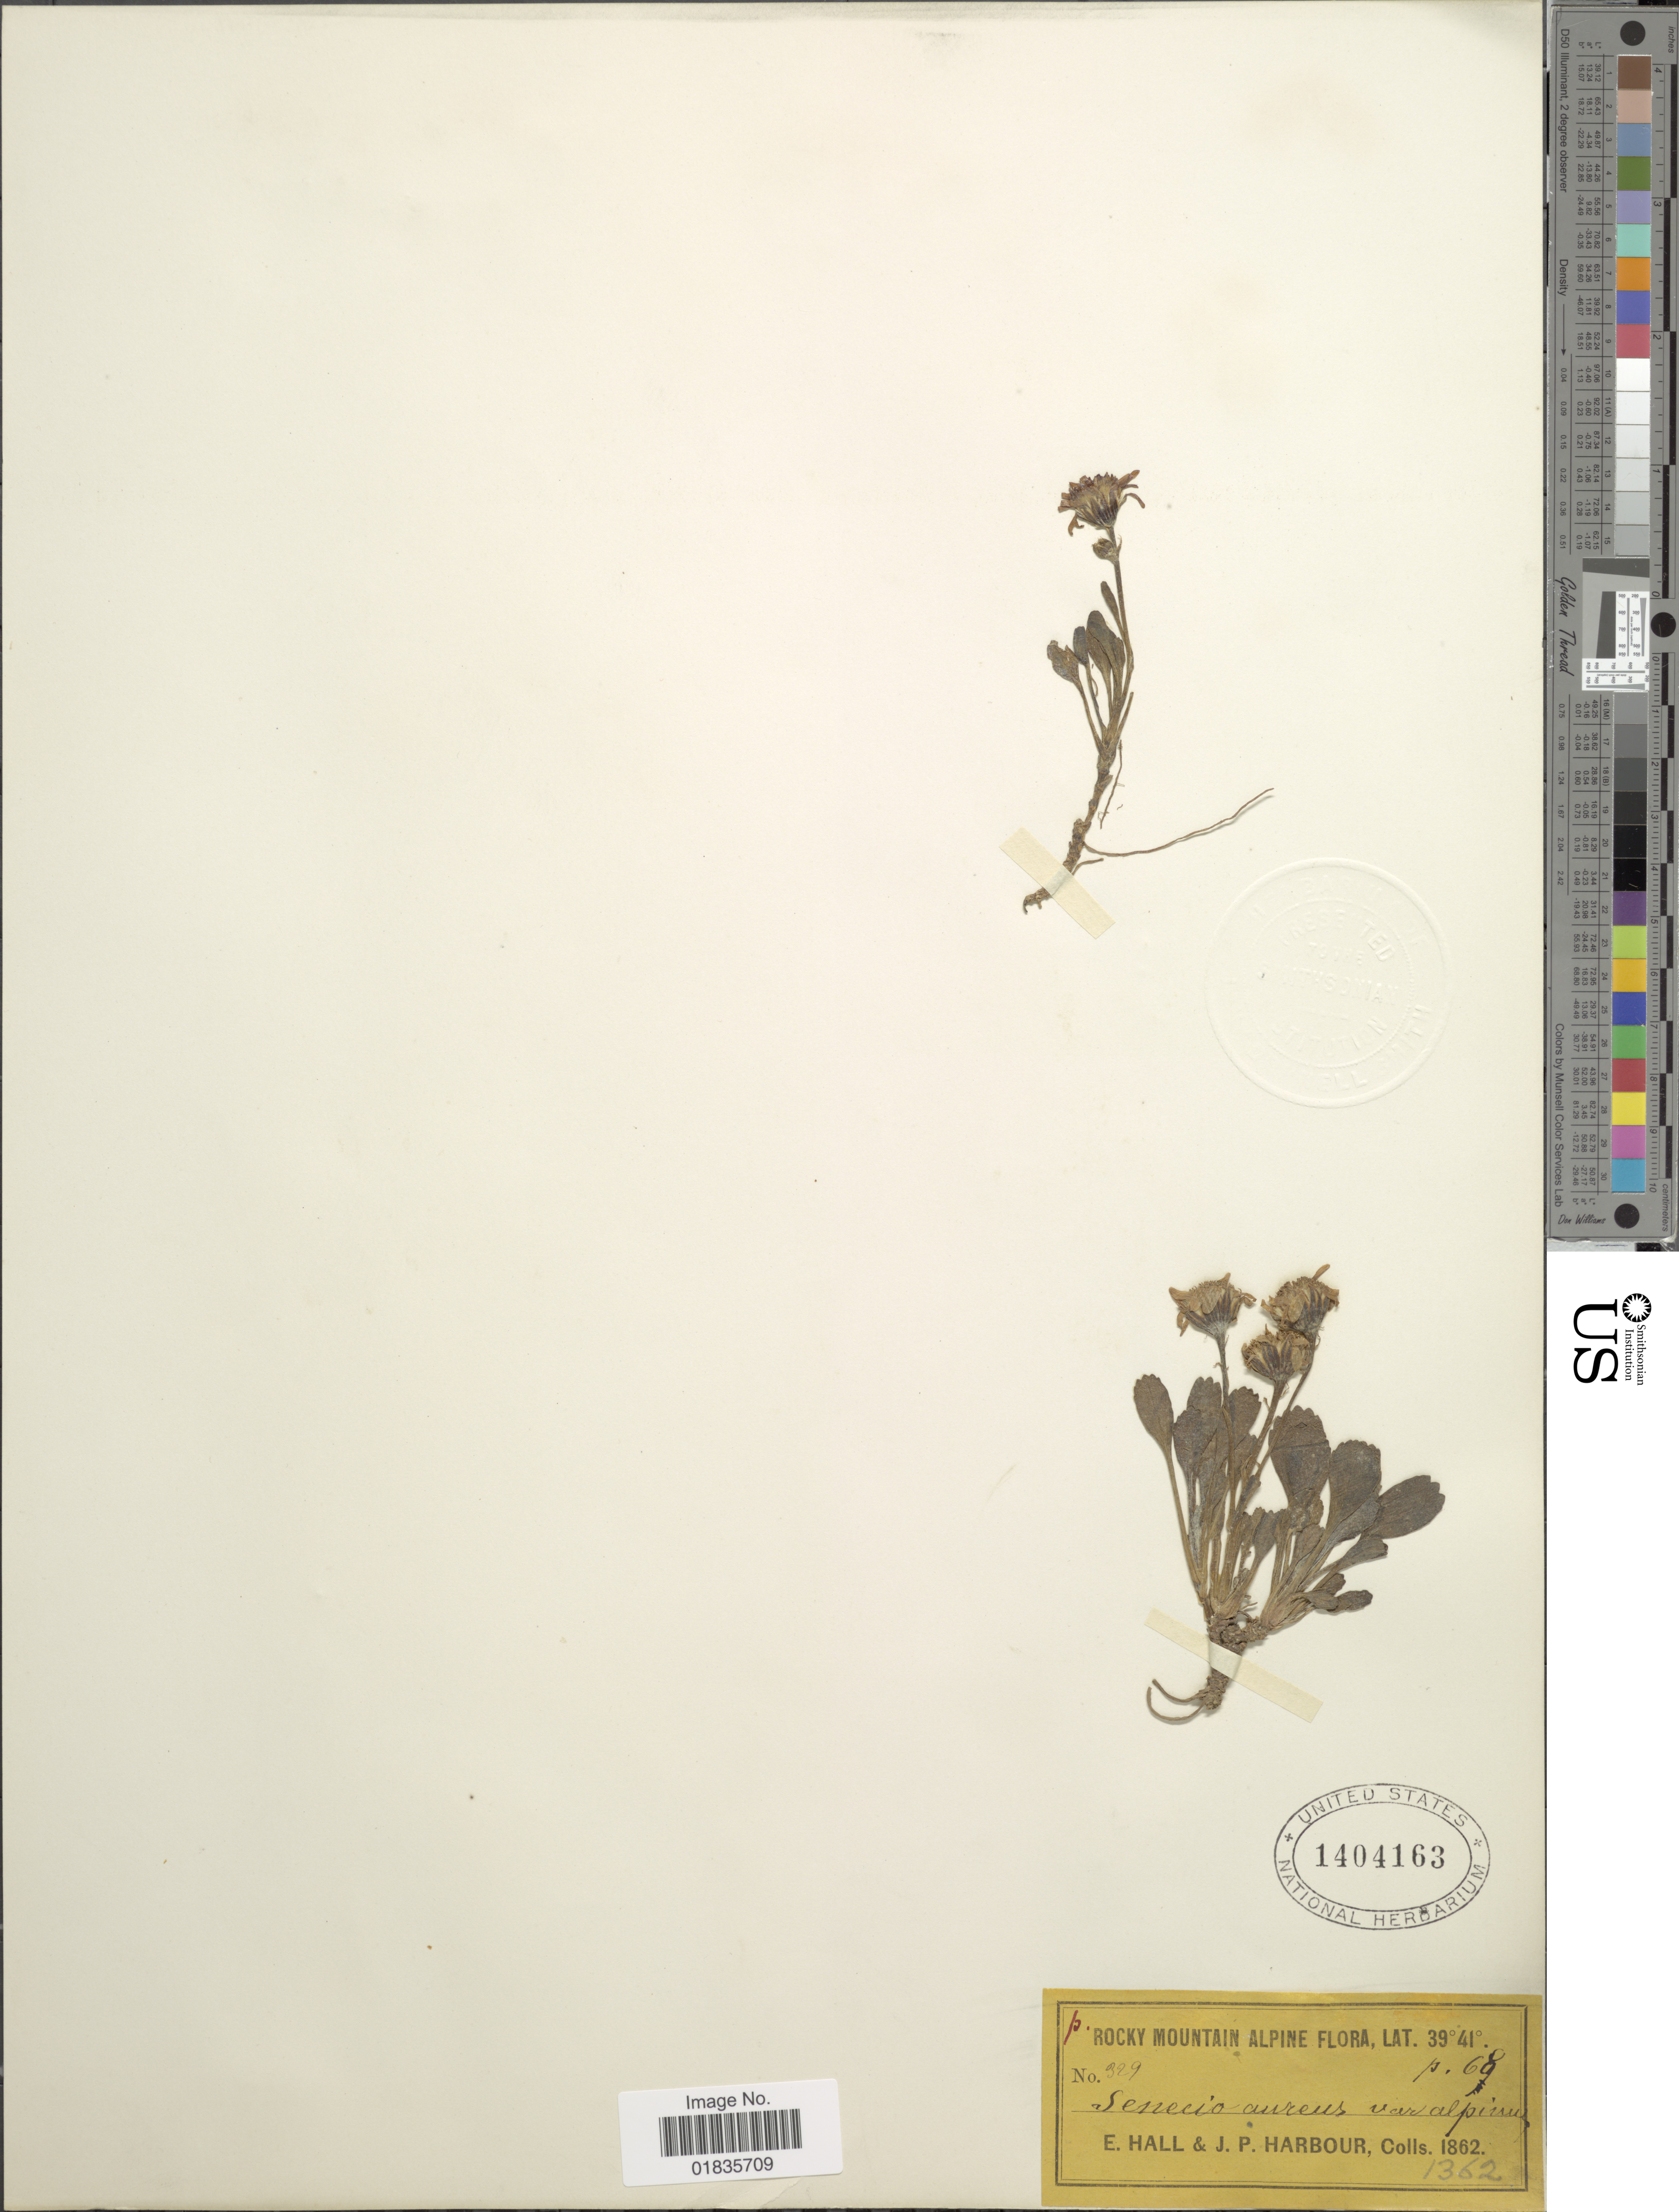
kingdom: Plantae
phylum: Tracheophyta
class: Magnoliopsida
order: Asterales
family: Asteraceae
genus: Packera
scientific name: Packera streptanthifolia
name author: (Greene) W.A. Weber & Á. Löve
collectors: E. Hall & J. Harbour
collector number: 1362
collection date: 1862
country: United States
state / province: Colorado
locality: Rocky Mtns. Alpine.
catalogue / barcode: US 1404163